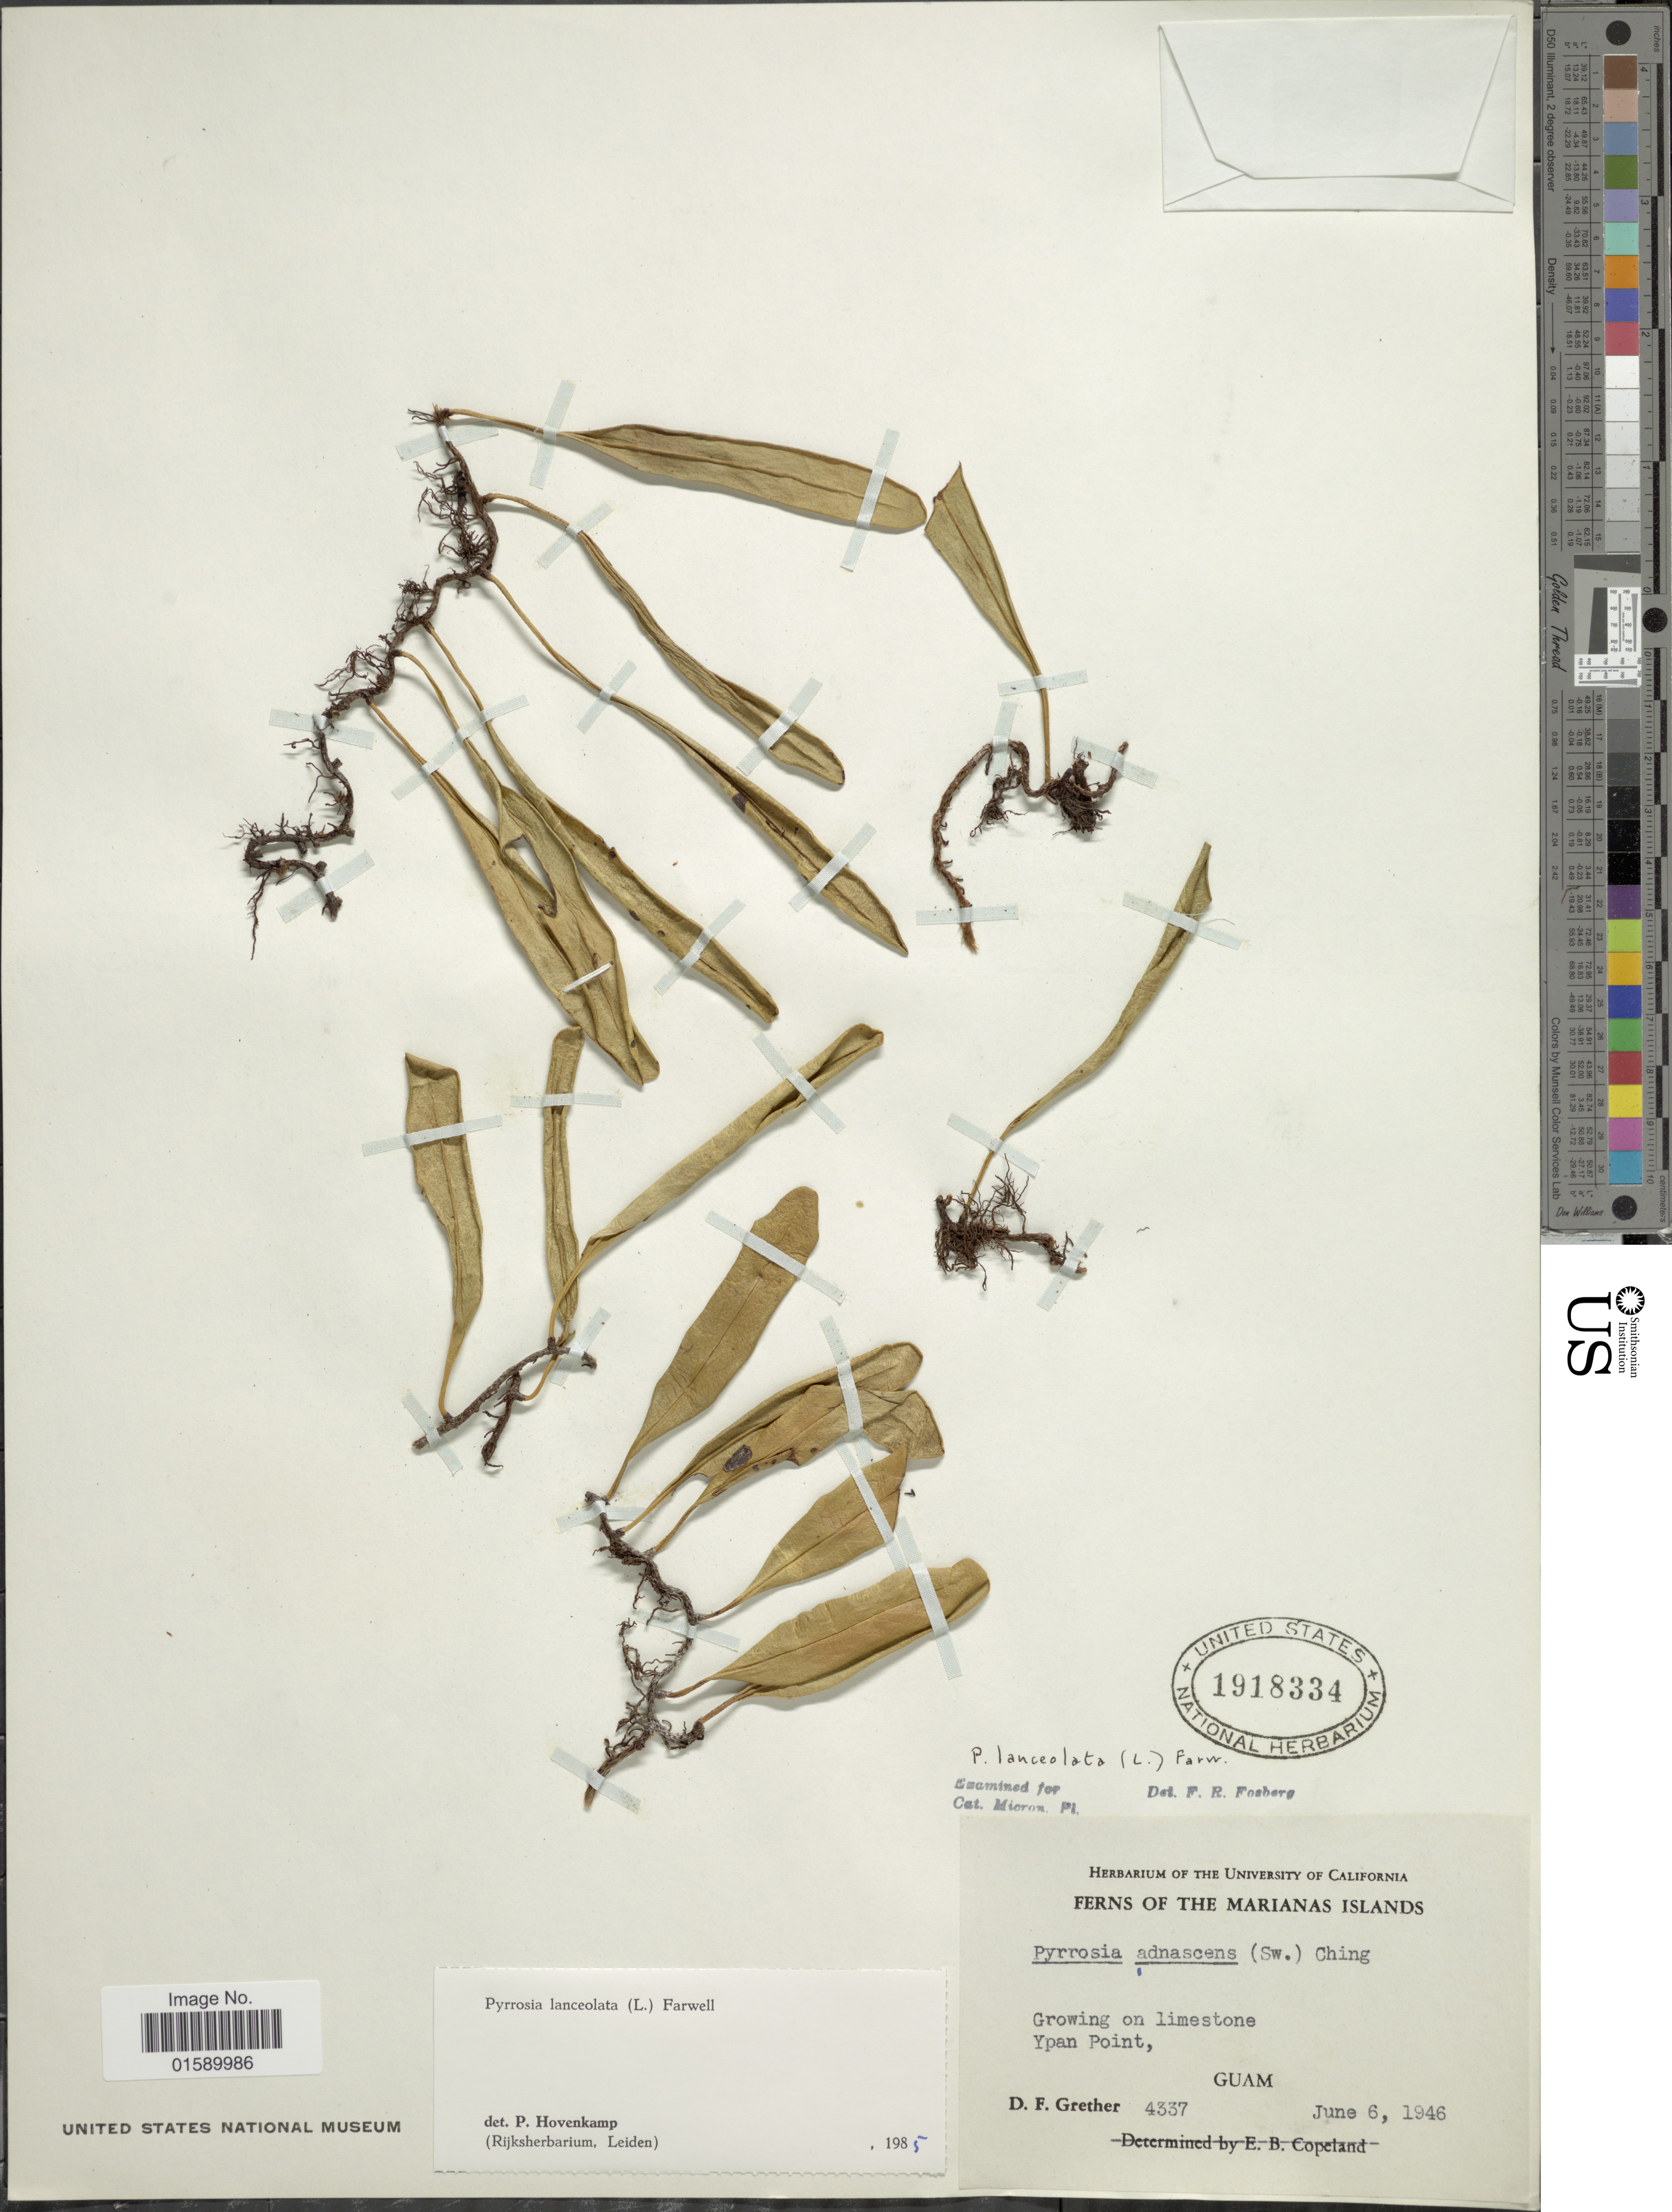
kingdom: Plantae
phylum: Tracheophyta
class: Polypodiopsida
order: Polypodiales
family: Polypodiaceae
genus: Pyrrosia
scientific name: Pyrrosia lanceolata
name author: (L.) Farw.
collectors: D. Gerther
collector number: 4337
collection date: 1946-06-06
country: Guam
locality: Marianas Islands, Ypan Point. Guam.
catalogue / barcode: US 1918334